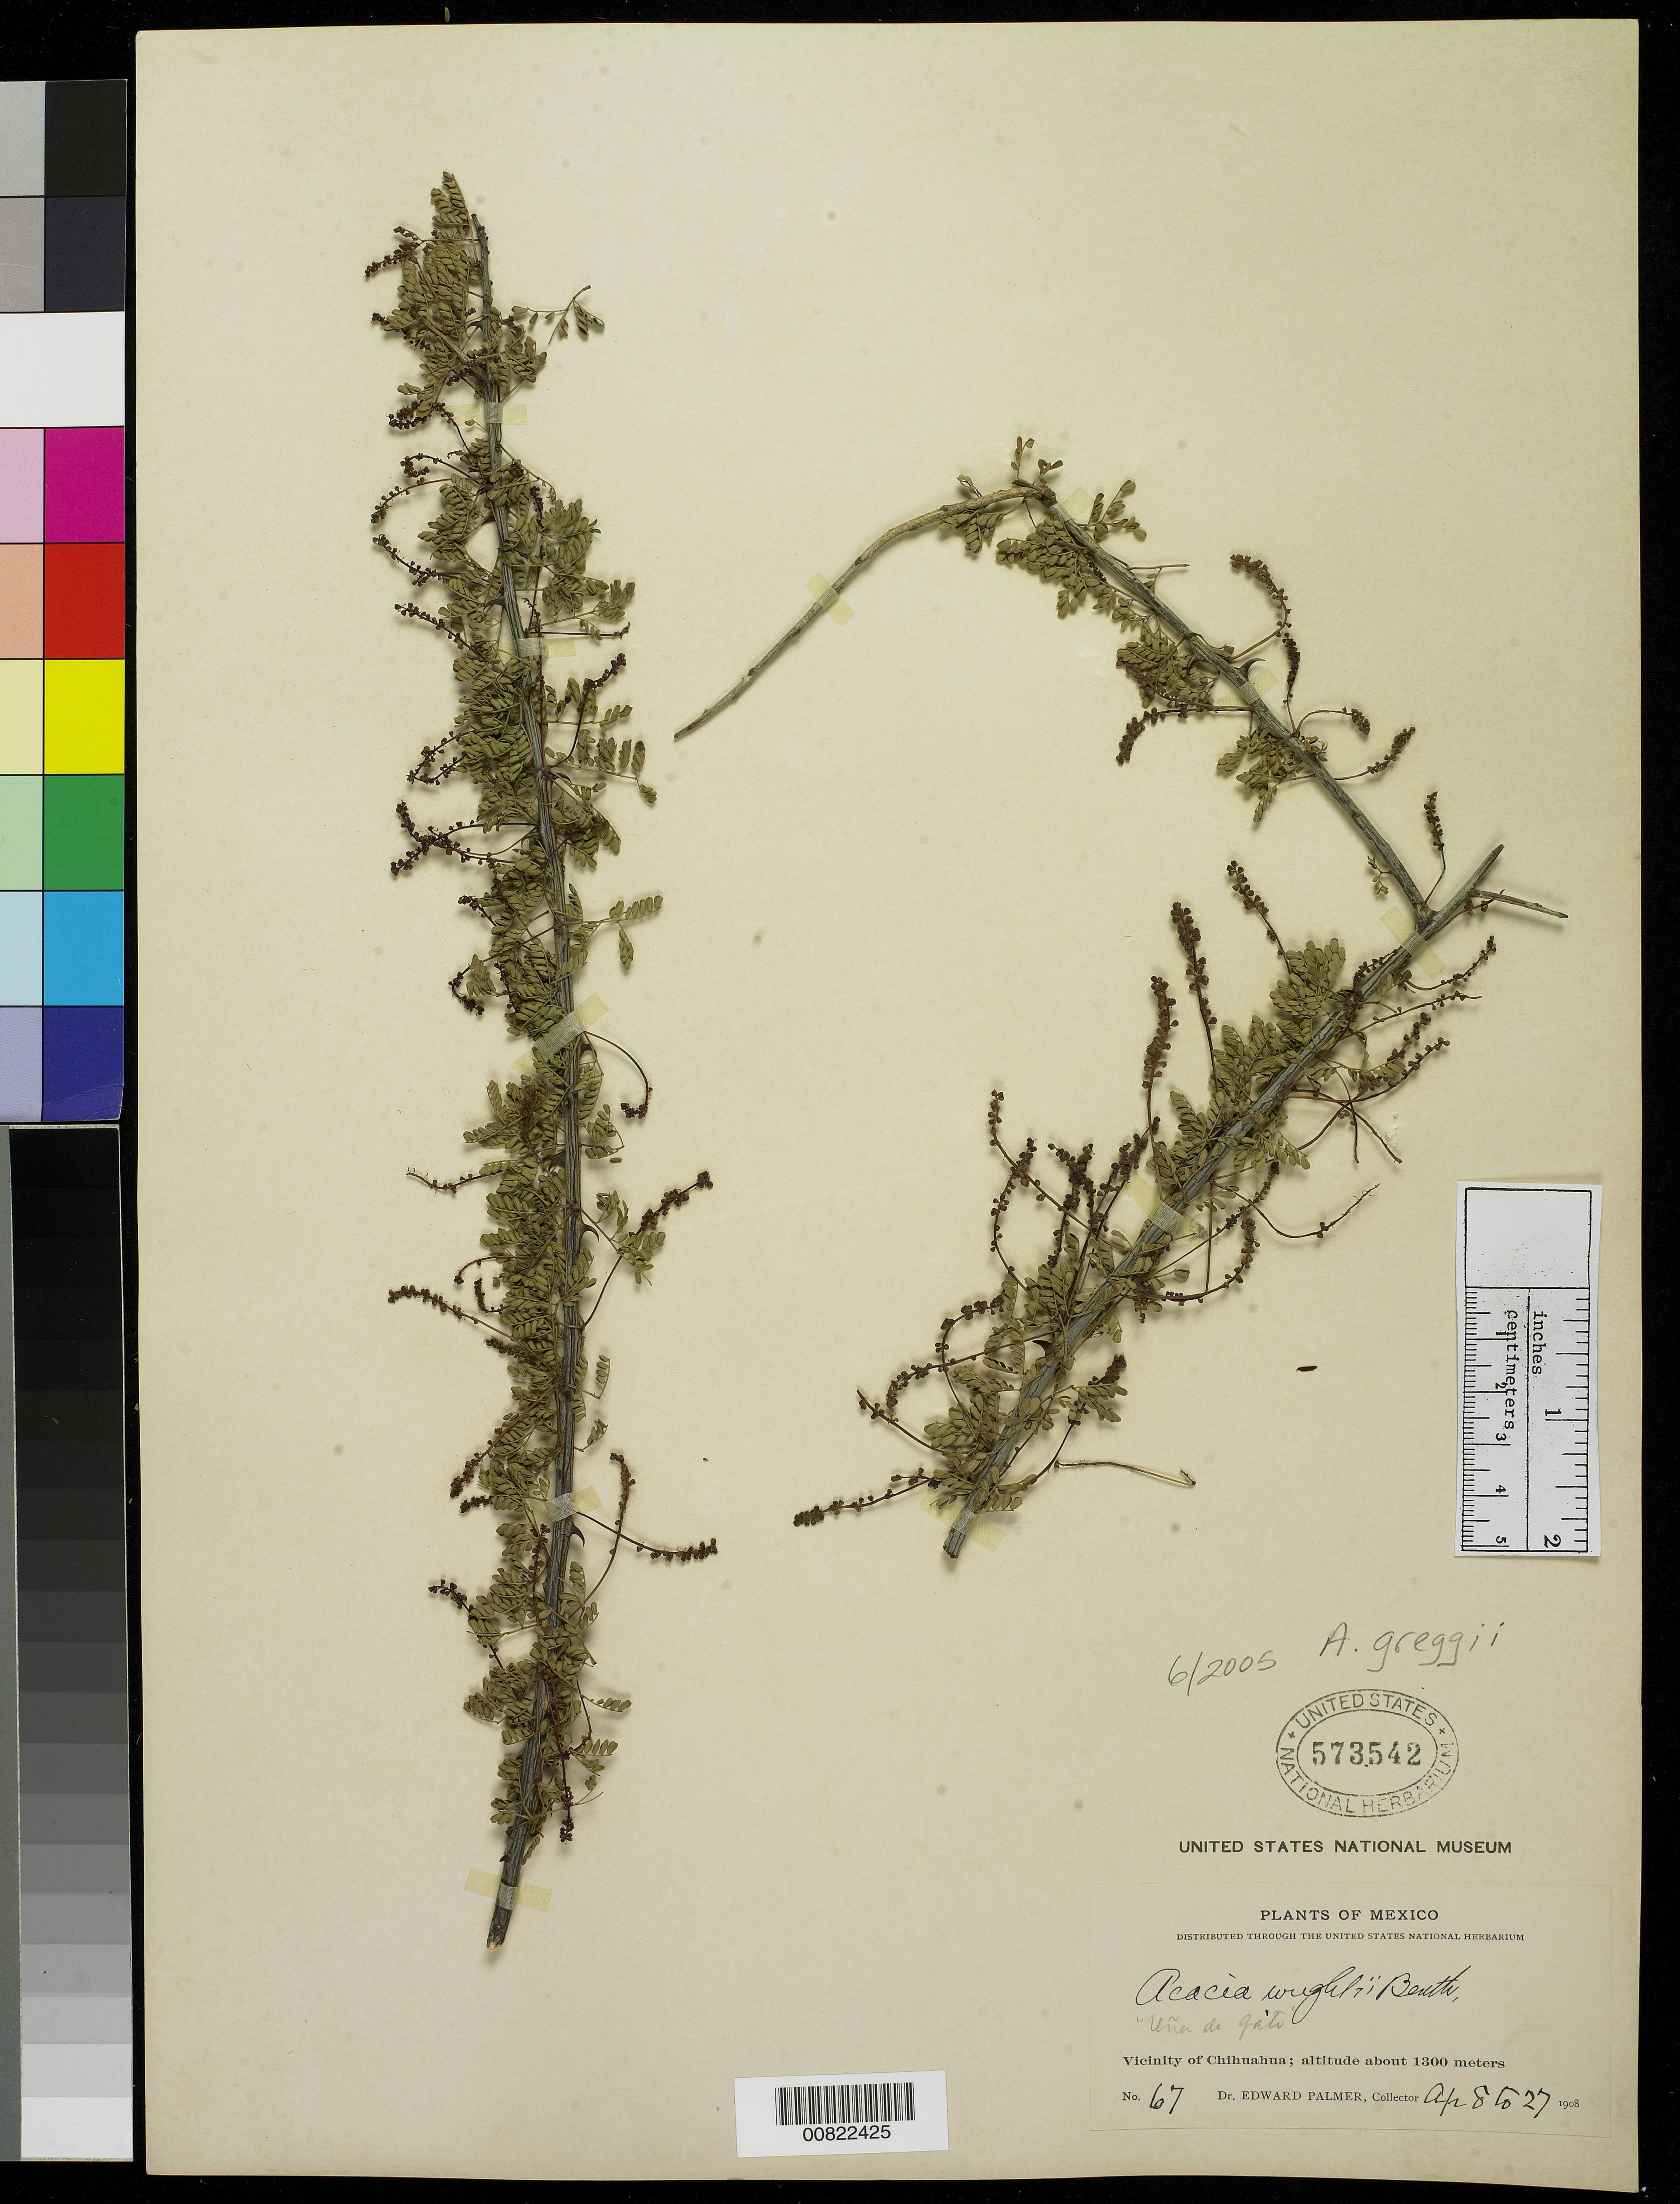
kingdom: Plantae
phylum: Tracheophyta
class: Magnoliopsida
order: Fabales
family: Fabaceae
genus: Senegalia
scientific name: Senegalia greggii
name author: (A. Gray) Britton & Rose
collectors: E. Palmer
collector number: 67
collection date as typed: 08 Apr 1908 to 27 Apr 1908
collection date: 1908-04-08/1908-04-27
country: Mexico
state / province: Chihuahua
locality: Vicinity of Chihuahua.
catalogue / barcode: US 573542